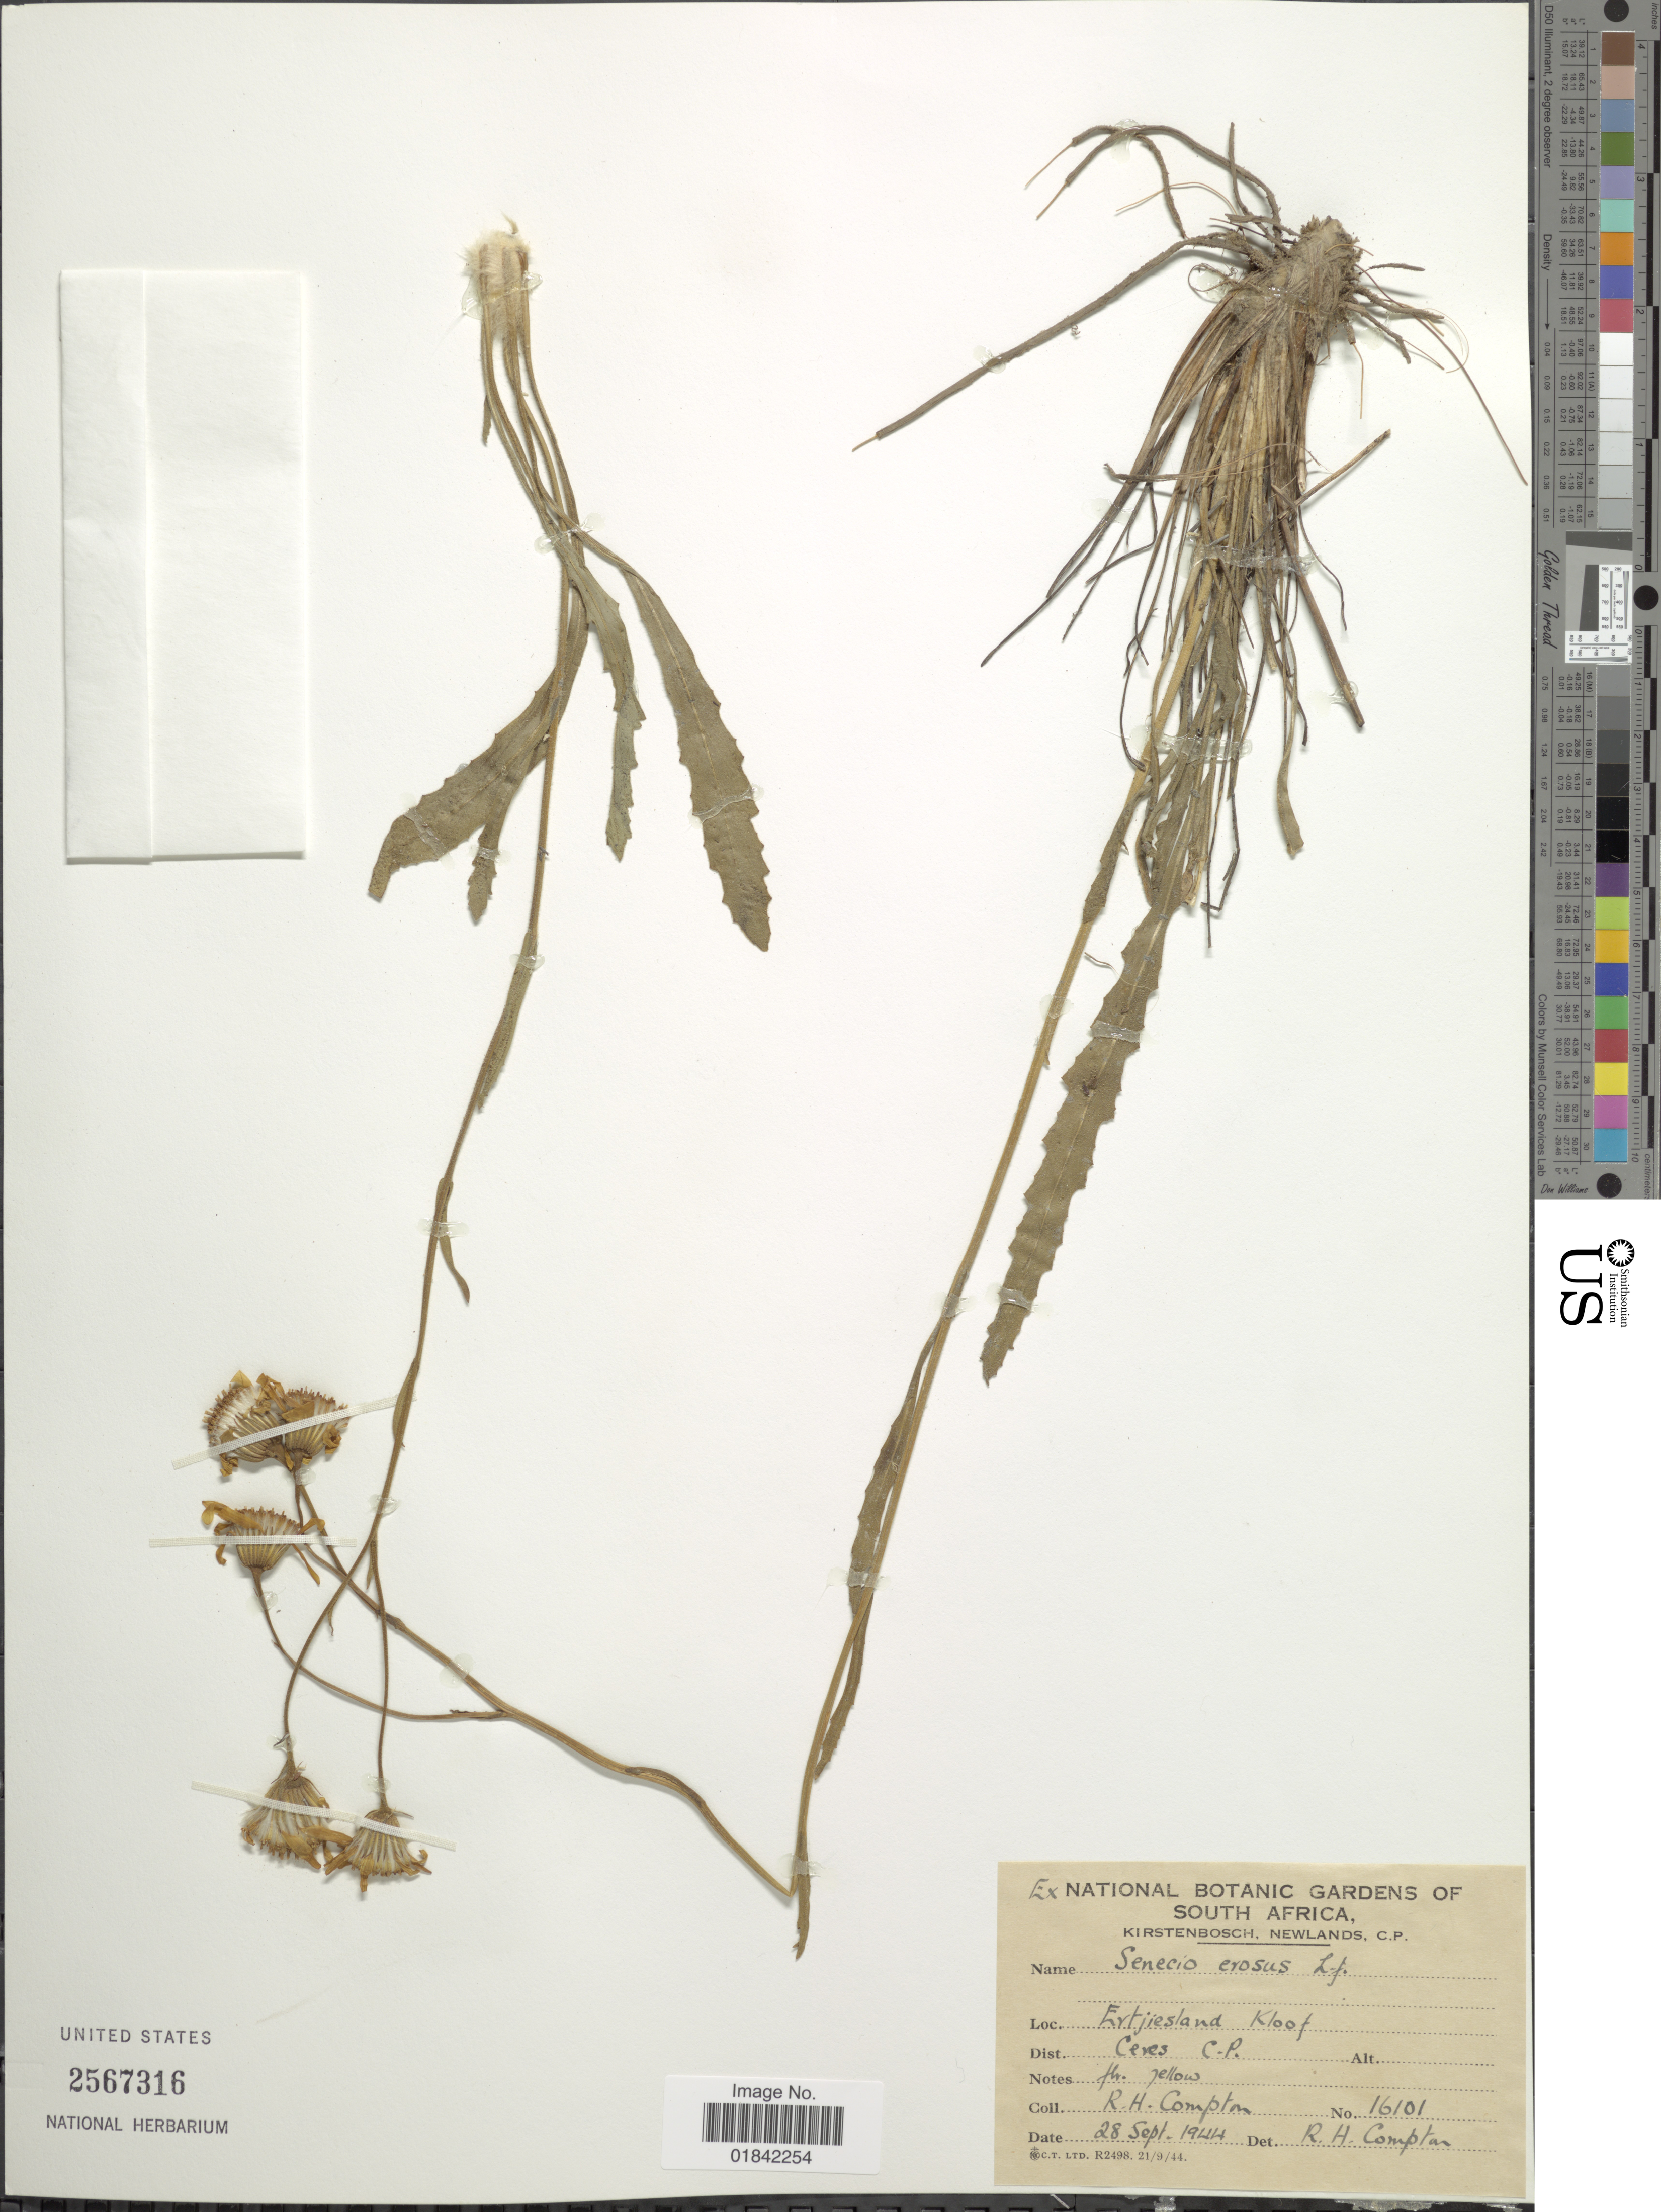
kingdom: Plantae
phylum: Tracheophyta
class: Magnoliopsida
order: Asterales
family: Asteraceae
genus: Senecio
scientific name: Senecio erosus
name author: L. f.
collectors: R. H. Compton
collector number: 16101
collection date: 1944-09-28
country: South Africa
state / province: Western Cape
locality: Ertjiesland Kloof, Ceres C. P.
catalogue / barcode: US 2567316